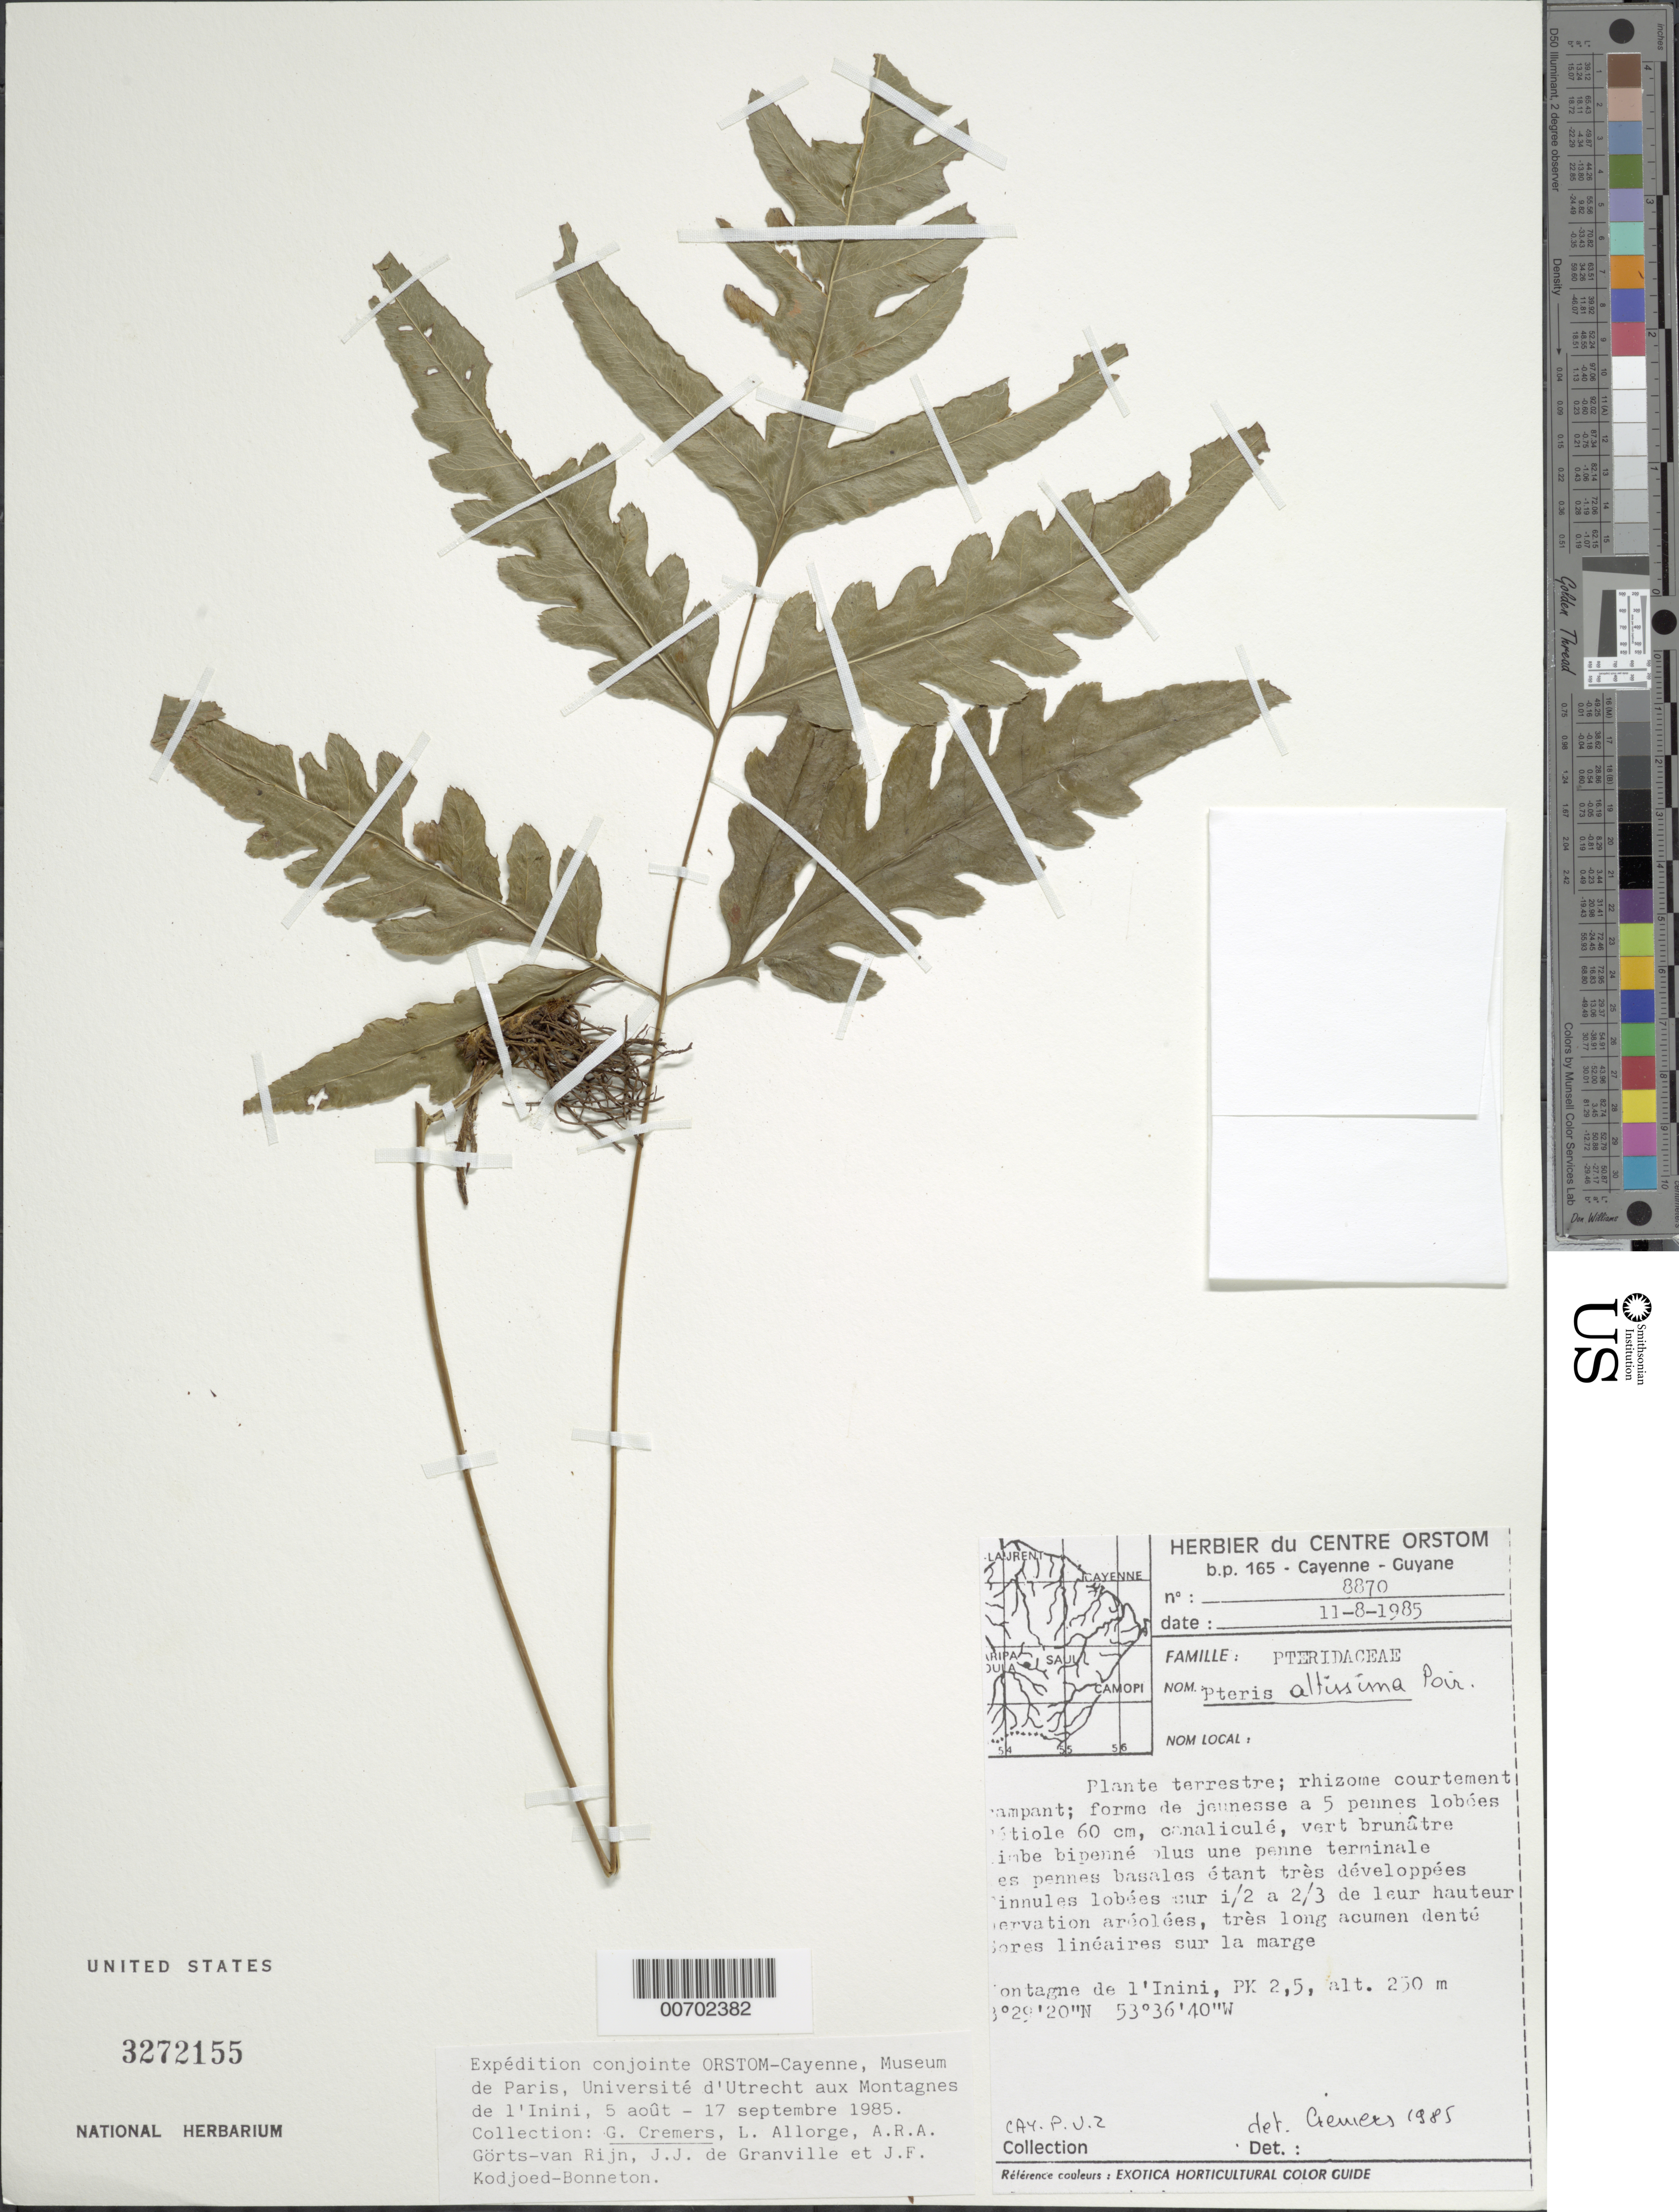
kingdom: Plantae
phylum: Tracheophyta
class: Polypodiopsida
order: Polypodiales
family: Pteridaceae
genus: Pteris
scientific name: Pteris altissima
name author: Poir.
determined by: Cremers, Georges A.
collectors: G. Cremers et al.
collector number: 8870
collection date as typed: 11-Aug-85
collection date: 1985-08-11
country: French Guiana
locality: Montagnes Bellevue de l'Inini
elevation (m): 250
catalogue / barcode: US 3272155